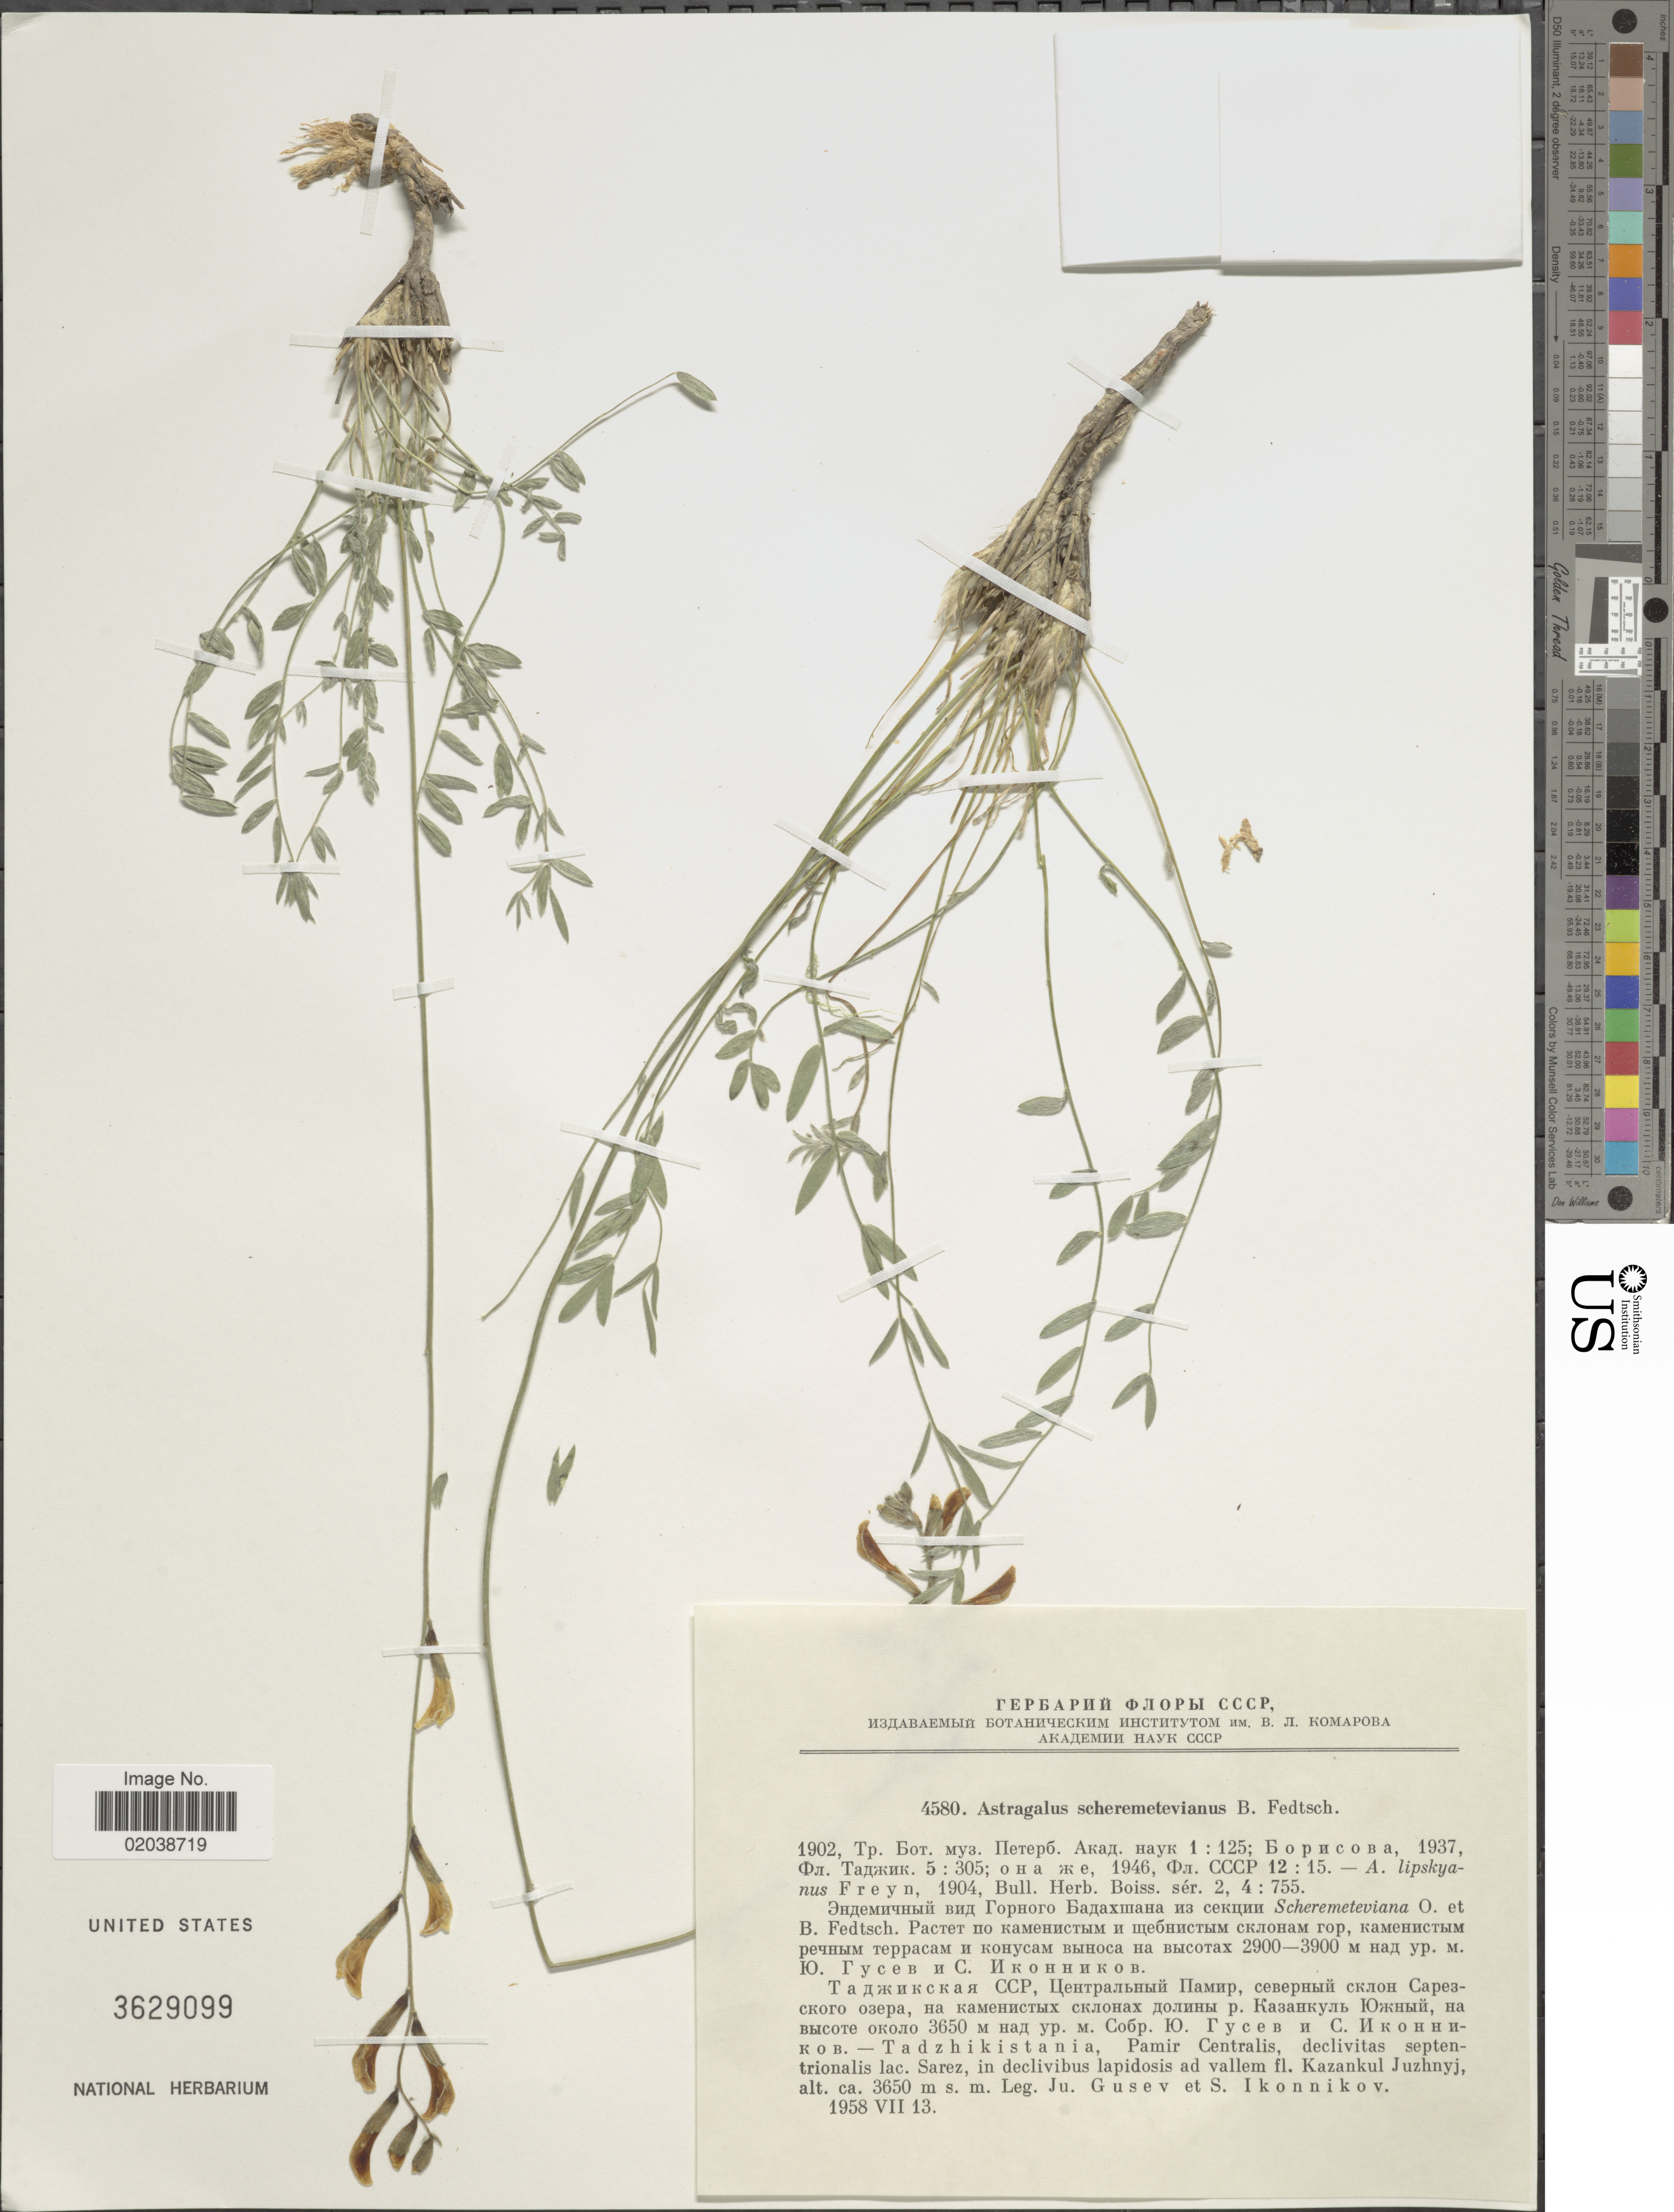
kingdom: Plantae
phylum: Tracheophyta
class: Magnoliopsida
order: Fabales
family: Fabaceae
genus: Astragalus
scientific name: Astragalus scheremetevianus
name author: O. Fedtsch.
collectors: J. Gusev & S. Ikonnikov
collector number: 4580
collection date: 1958-07-13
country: Tajikistan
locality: Tadzhikistania, Pamir Centralis, declivitas septentrionalis lac. Sarez, in declvibus ad vallem fl. Kazankul Juzhnyj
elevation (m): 3650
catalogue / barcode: US 3629099